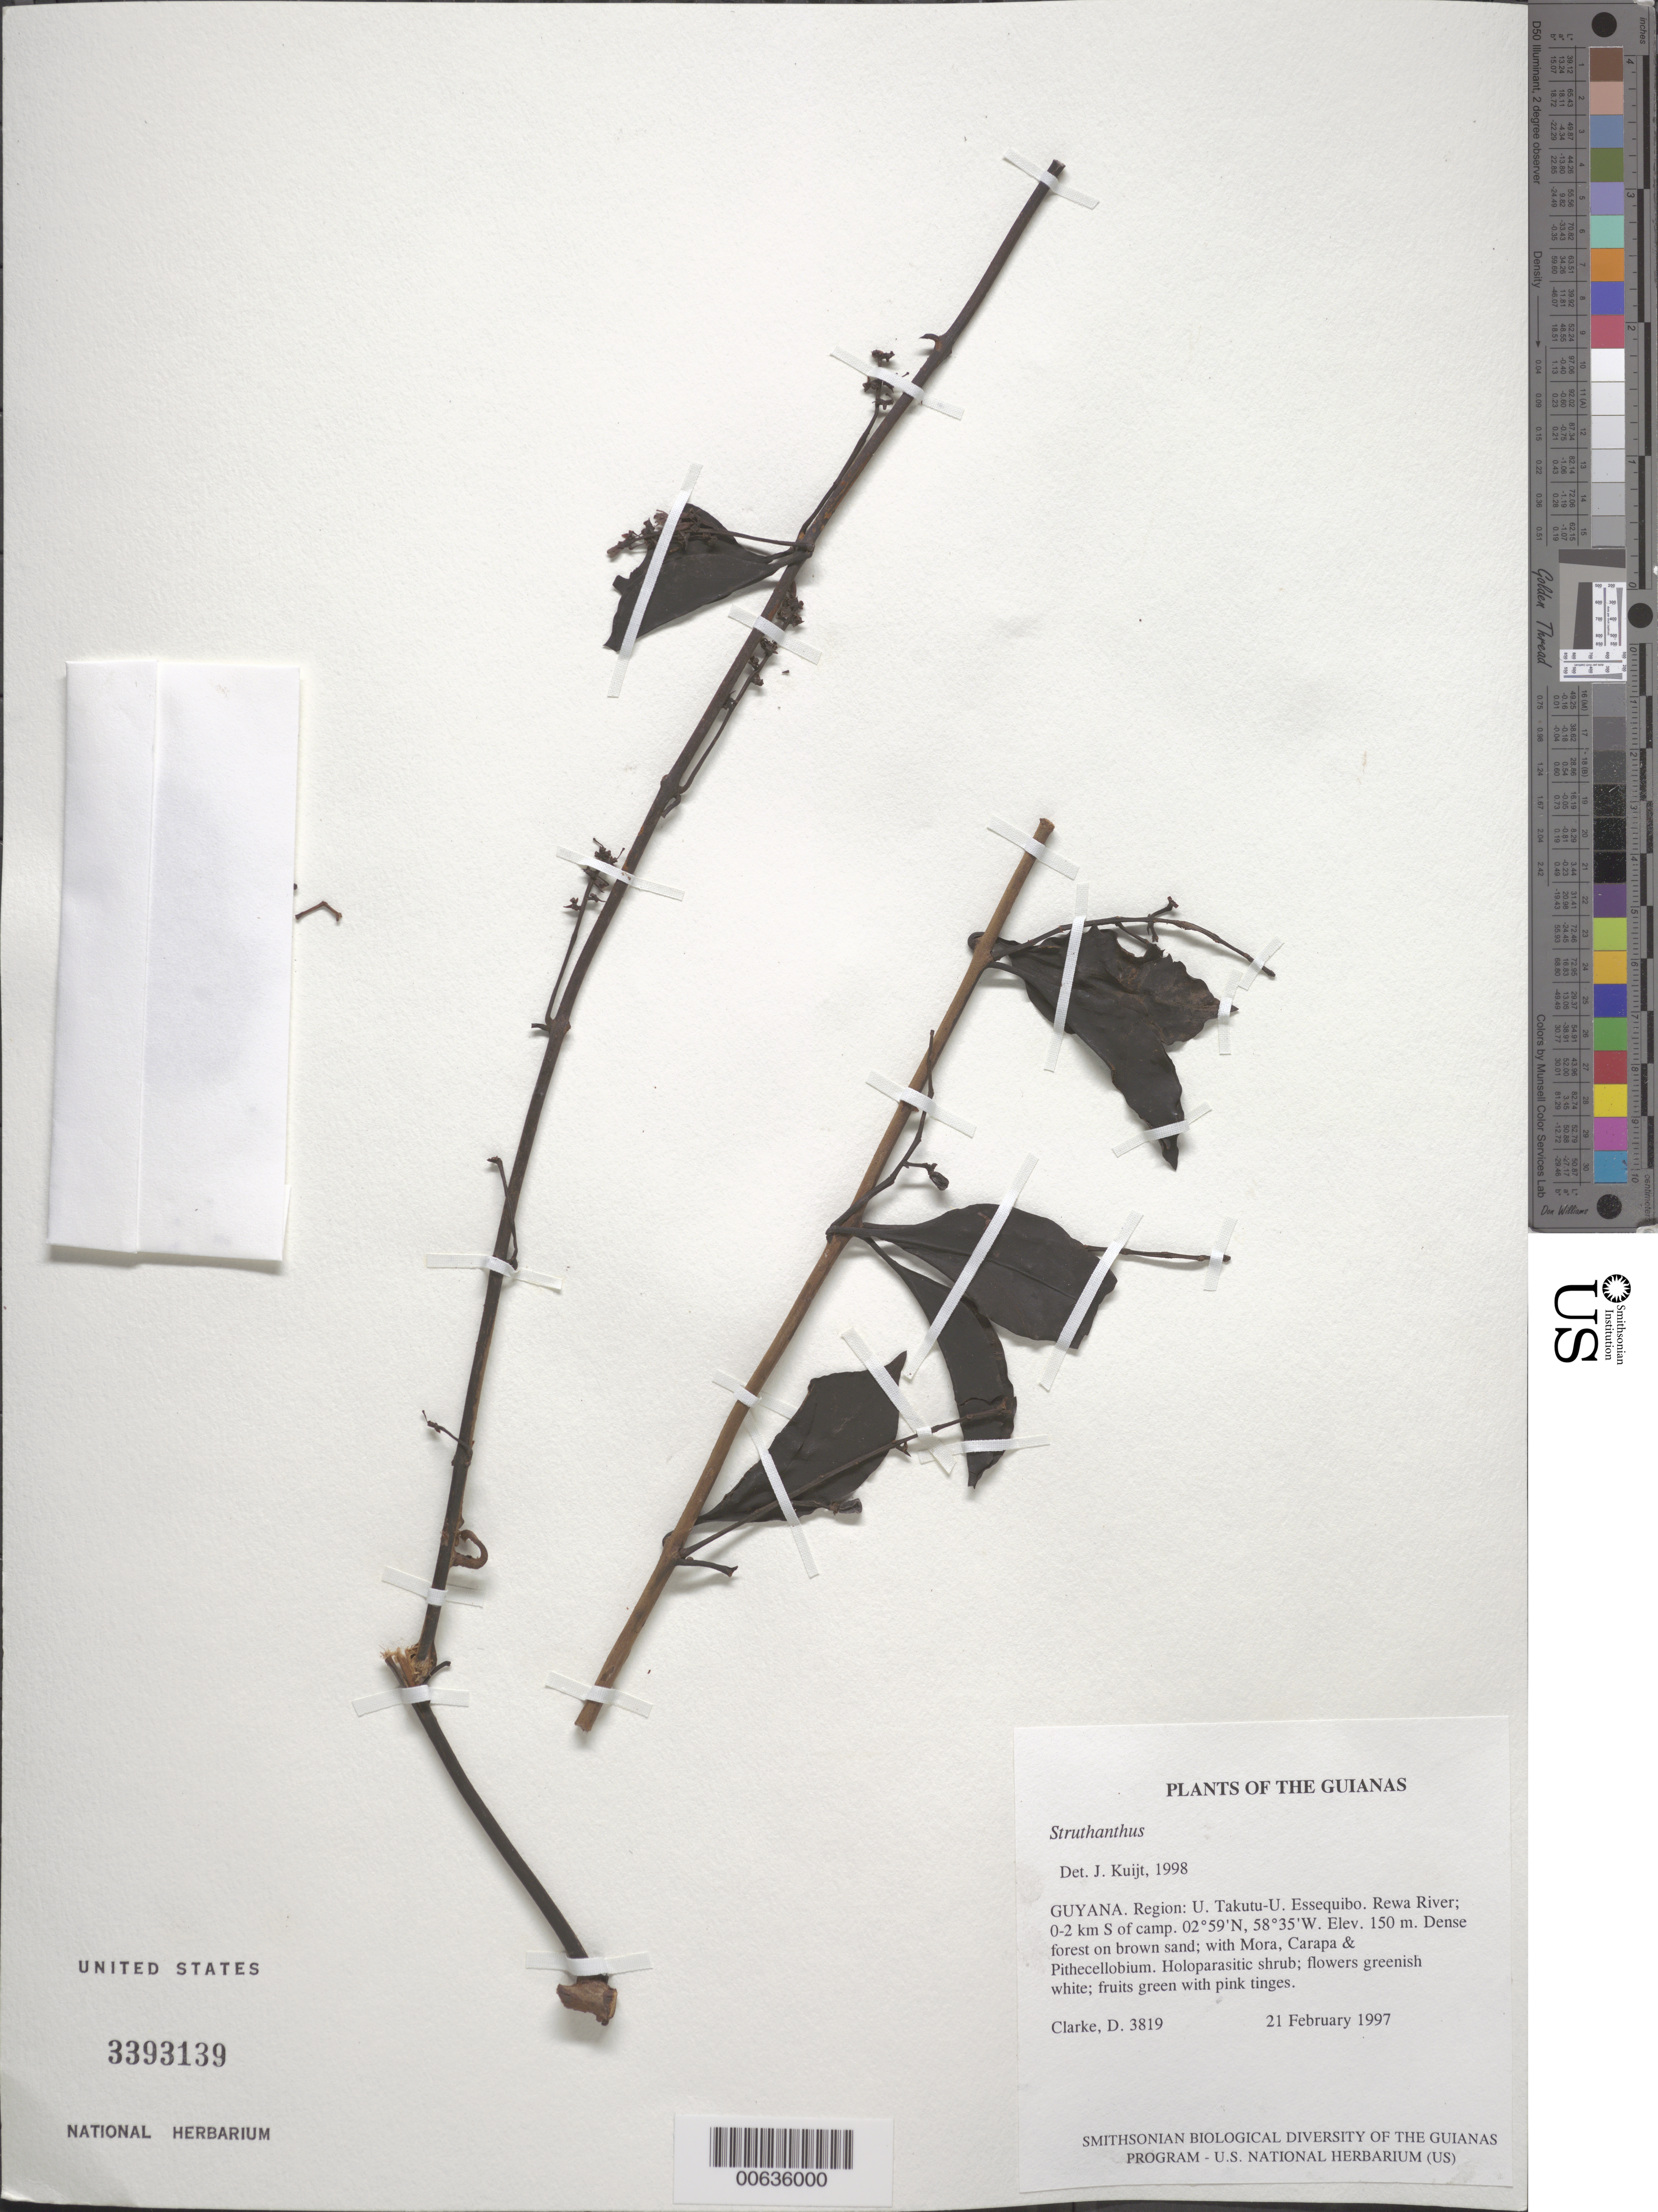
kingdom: Plantae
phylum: Tracheophyta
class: Magnoliopsida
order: Santalales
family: Loranthaceae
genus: Struthanthus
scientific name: Struthanthus sp.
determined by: Kuijt, Job, (CANADA)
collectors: H. D. Clarke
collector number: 3819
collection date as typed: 21 February 1997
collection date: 1997-02-21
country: Guyana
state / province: U. Takutu-U. Essequibo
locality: Rewa River; 0-2 km S of camp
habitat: Dense forest on brown sand; with Mora, Carapa & Pithecellobium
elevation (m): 150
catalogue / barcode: US 3393139